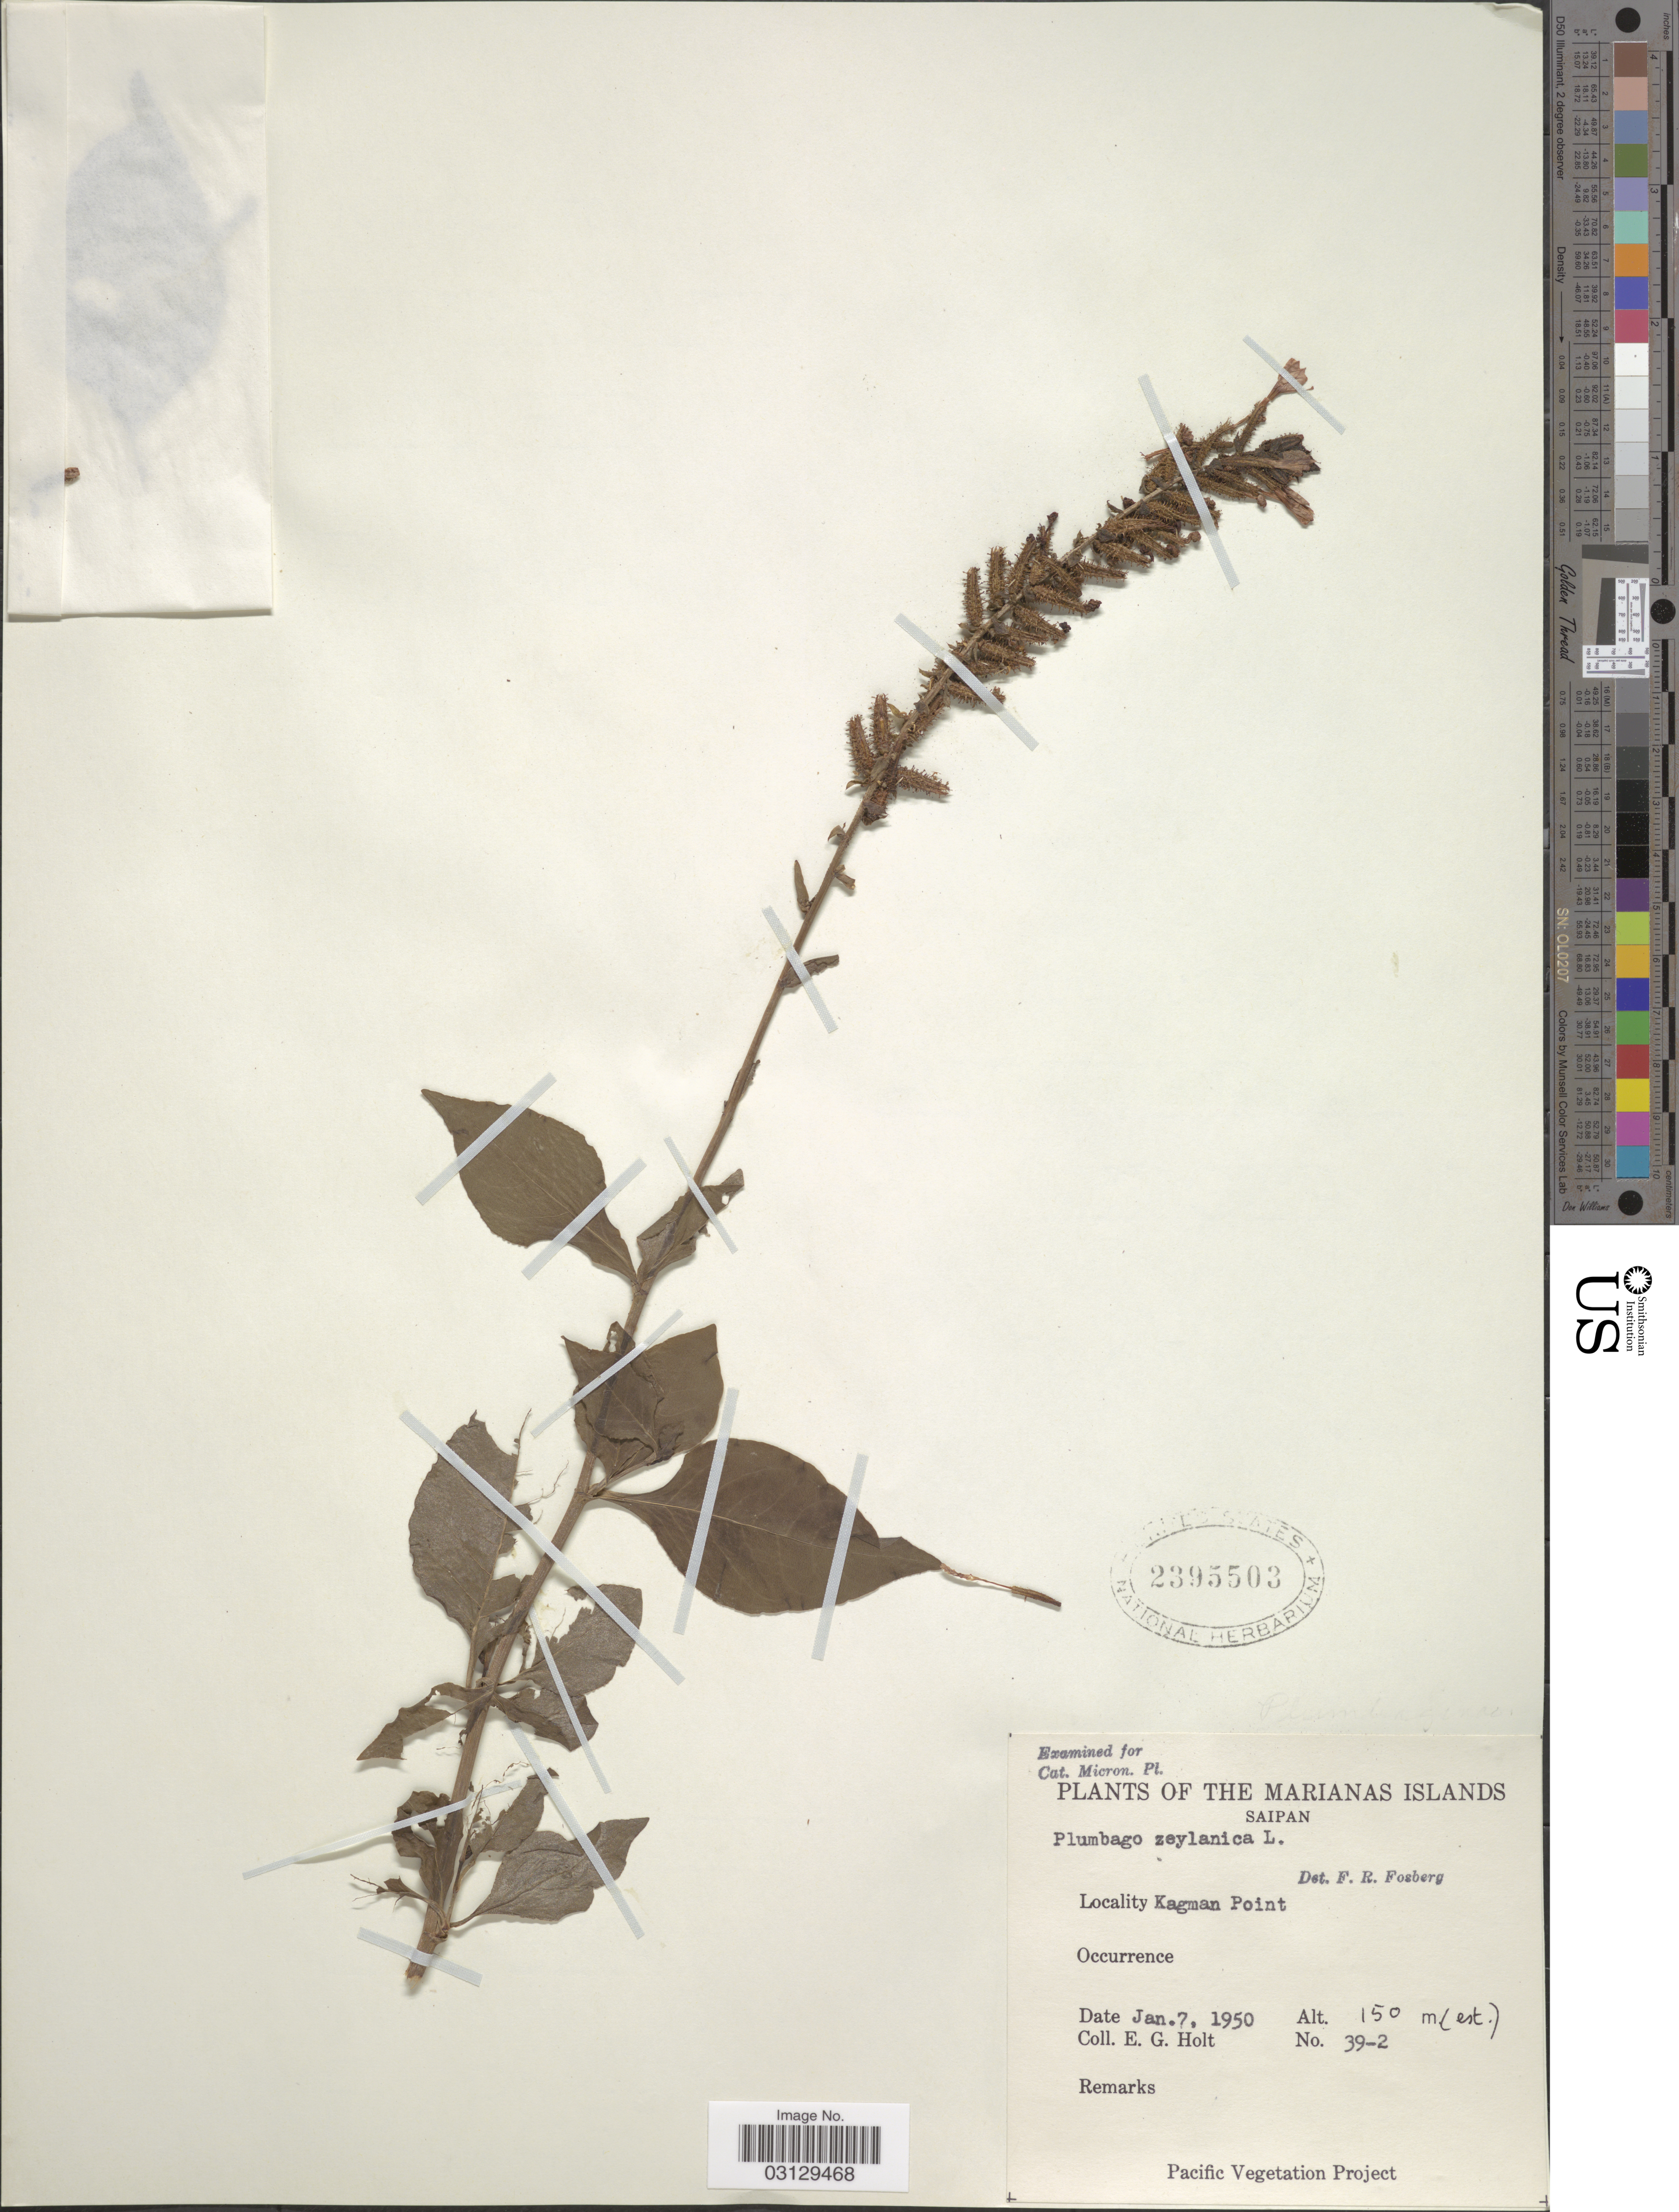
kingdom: Plantae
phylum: Tracheophyta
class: Magnoliopsida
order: Caryophyllales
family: Plumbaginaceae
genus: Plumbago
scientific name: Plumbago zeylanica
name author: L.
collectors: E. G. Holt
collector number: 39-2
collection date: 1950-01-07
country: Northern Mariana Islands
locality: The Marianas Islands. Saipan. Kagman Point.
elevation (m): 150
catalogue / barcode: US 2395503